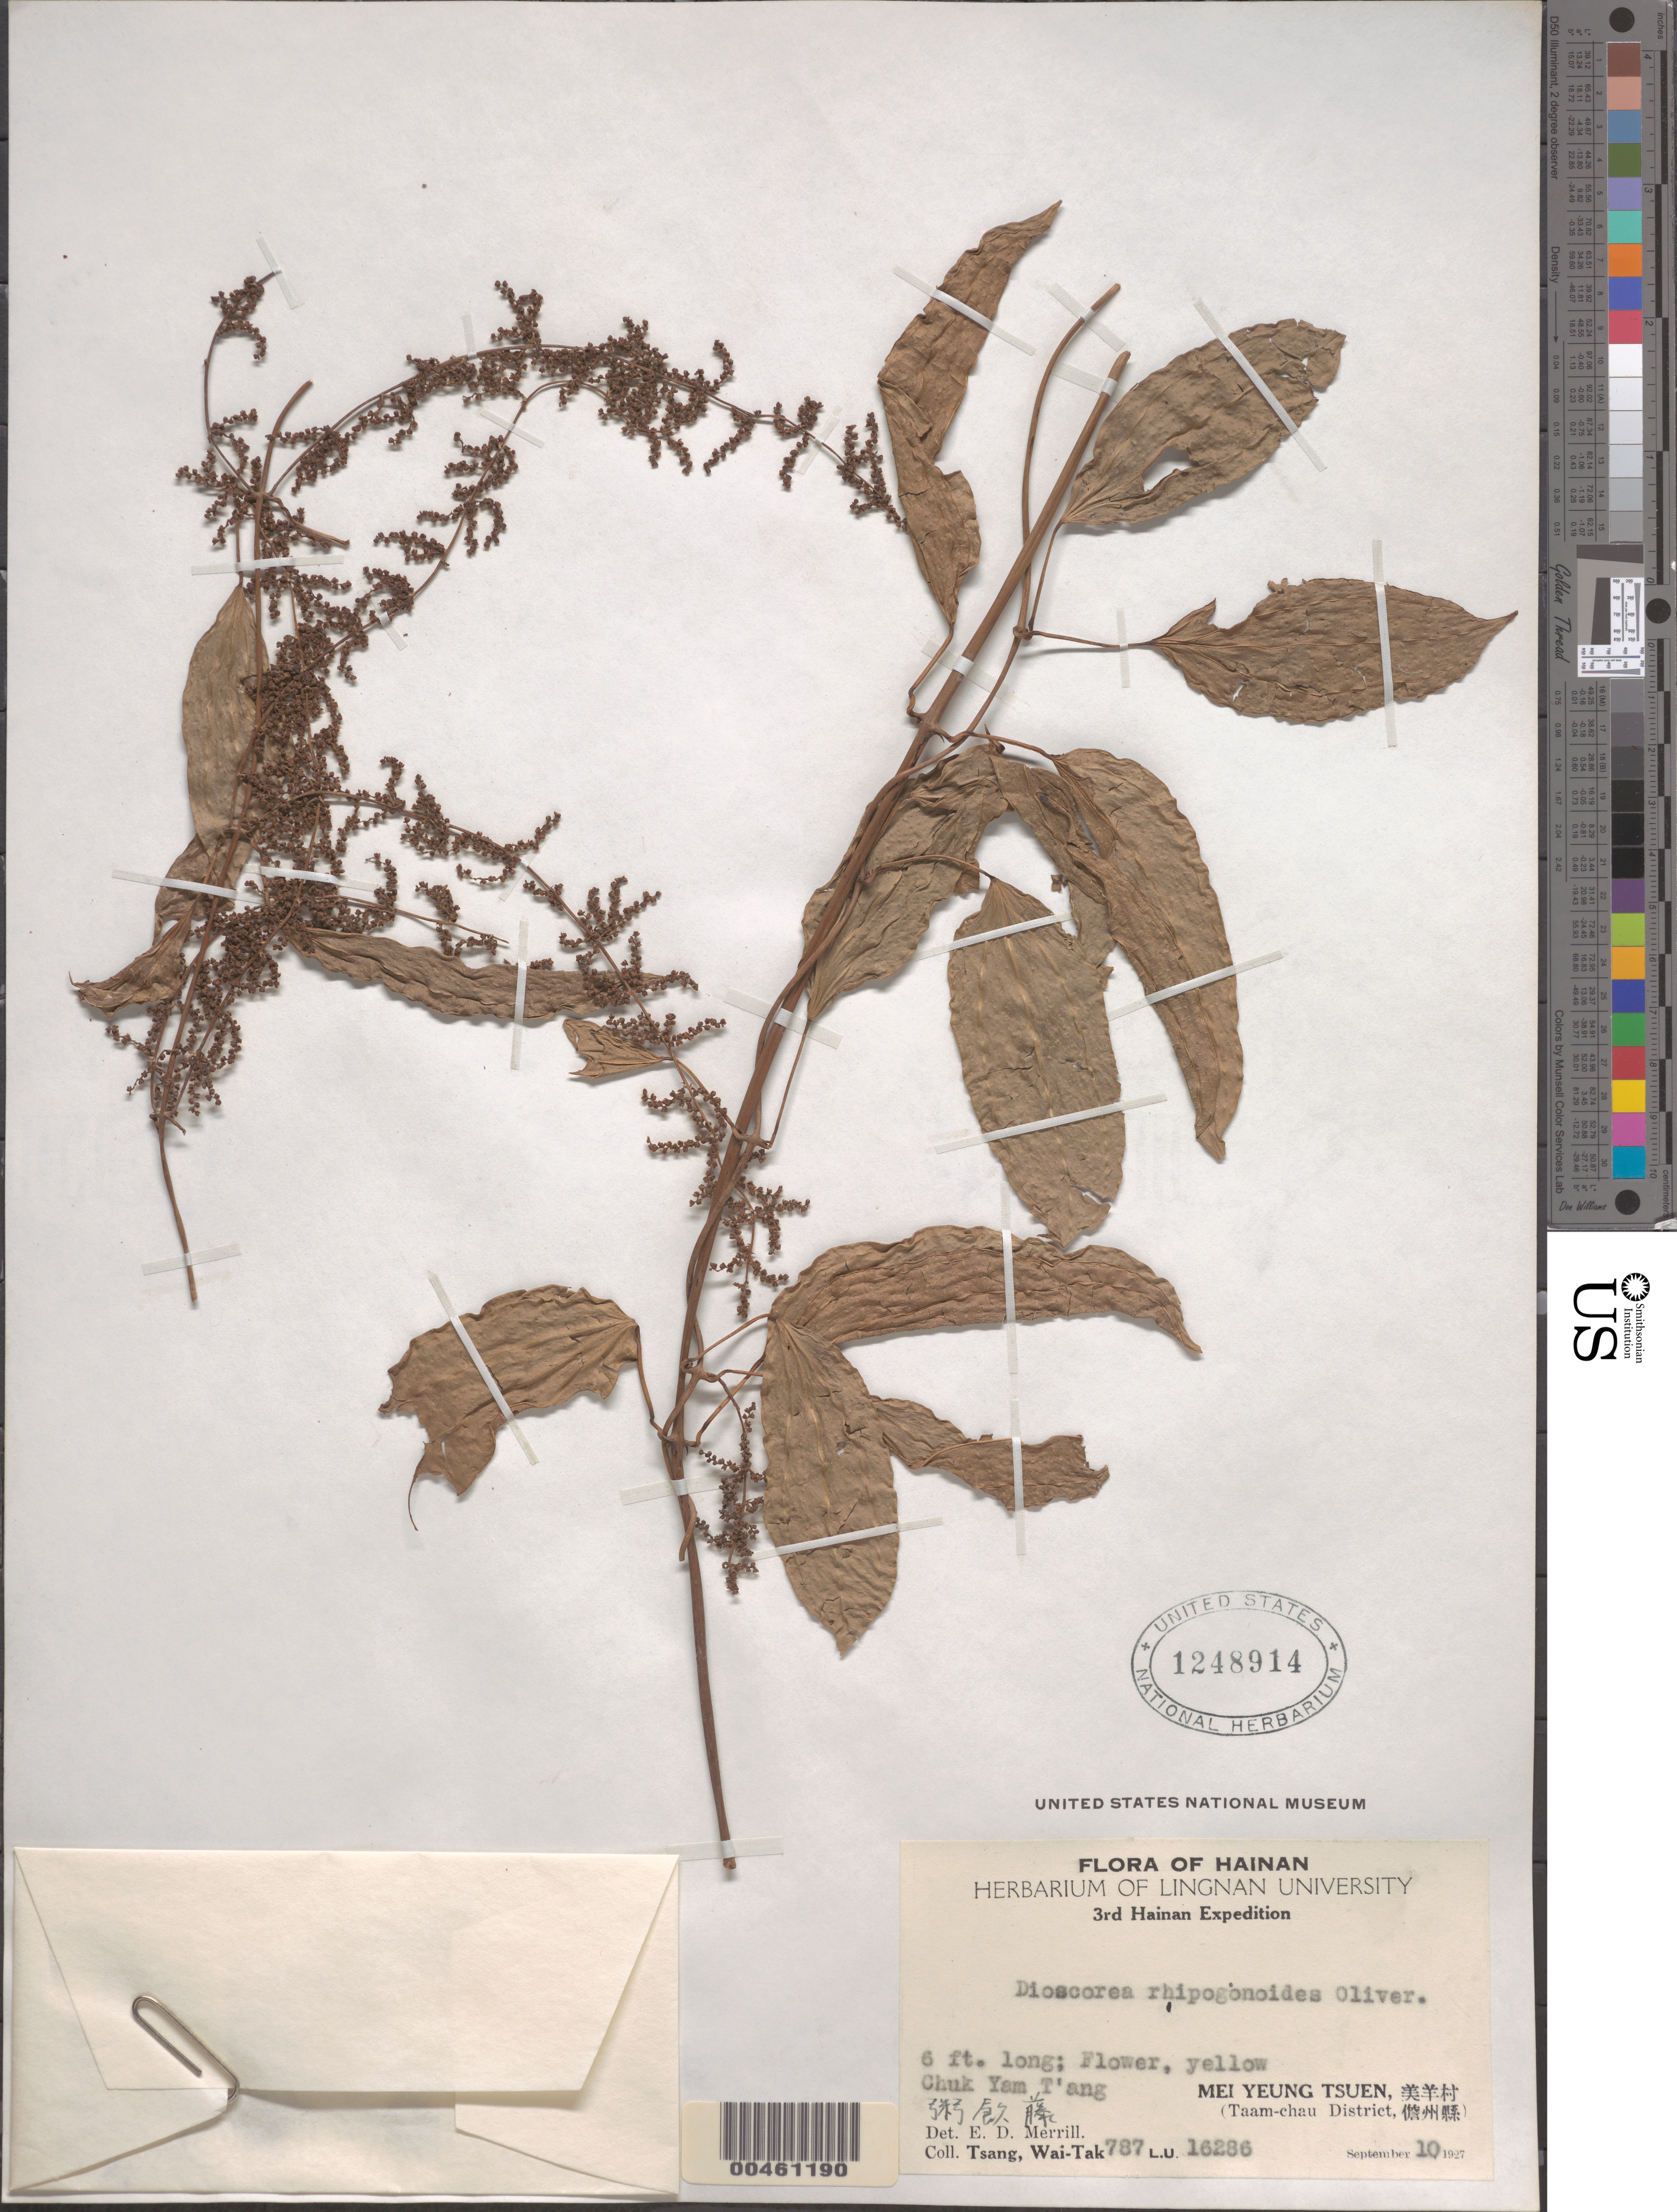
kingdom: Plantae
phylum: Tracheophyta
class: Liliopsida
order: Dioscoreales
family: Dioscoreaceae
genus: Dioscorea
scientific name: Dioscorea rhipogonoides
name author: Oliv.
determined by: Merrill, Elmer D.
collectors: W. T. Tsang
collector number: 787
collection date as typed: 10 Sep 1927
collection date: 1927-09-10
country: China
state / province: Hainan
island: Hainan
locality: Mei Yeung Tsuen, (Taam Chau District)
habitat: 6 ft. long; flower yellow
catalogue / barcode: US 1248914